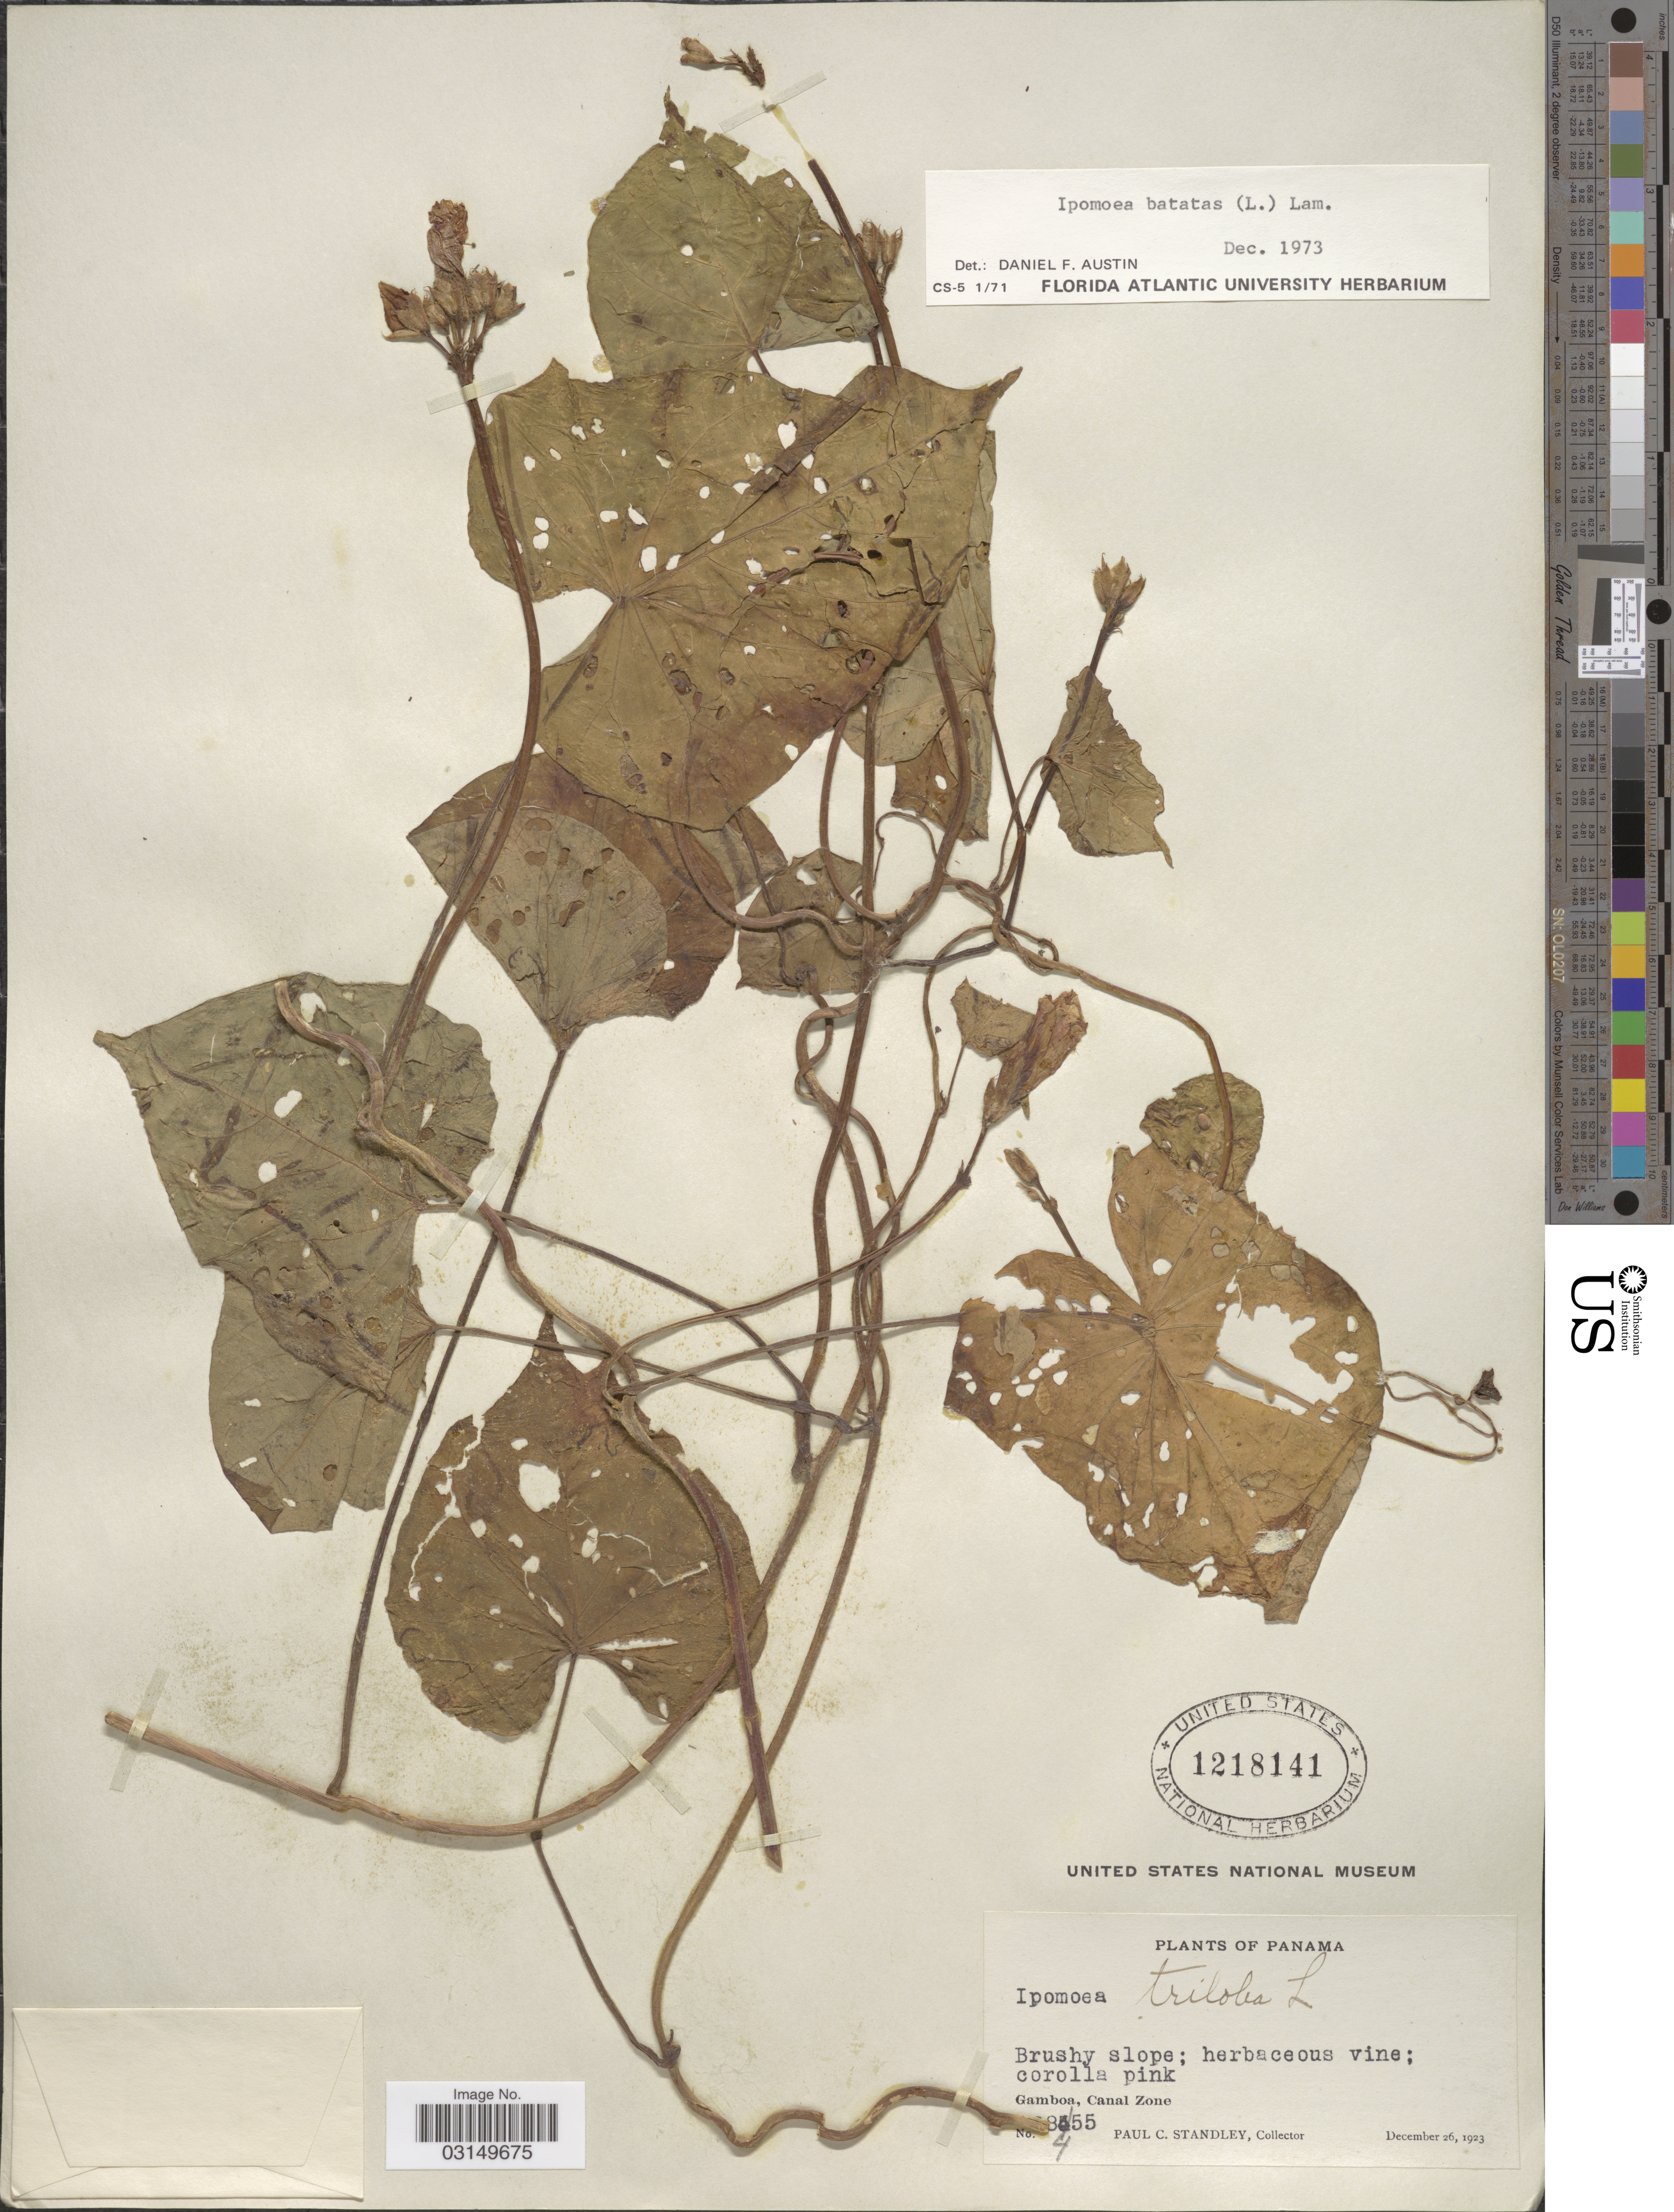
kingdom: Plantae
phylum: Tracheophyta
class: Magnoliopsida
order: Solanales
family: Convolvulaceae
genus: Ipomoea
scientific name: Ipomoea batatas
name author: (L.) Lam.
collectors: P. C. Standley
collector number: !8455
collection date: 1923-12-26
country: Panama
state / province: Colón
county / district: Canal Zone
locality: Gamboa, Canal Zone.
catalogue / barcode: US 1218141